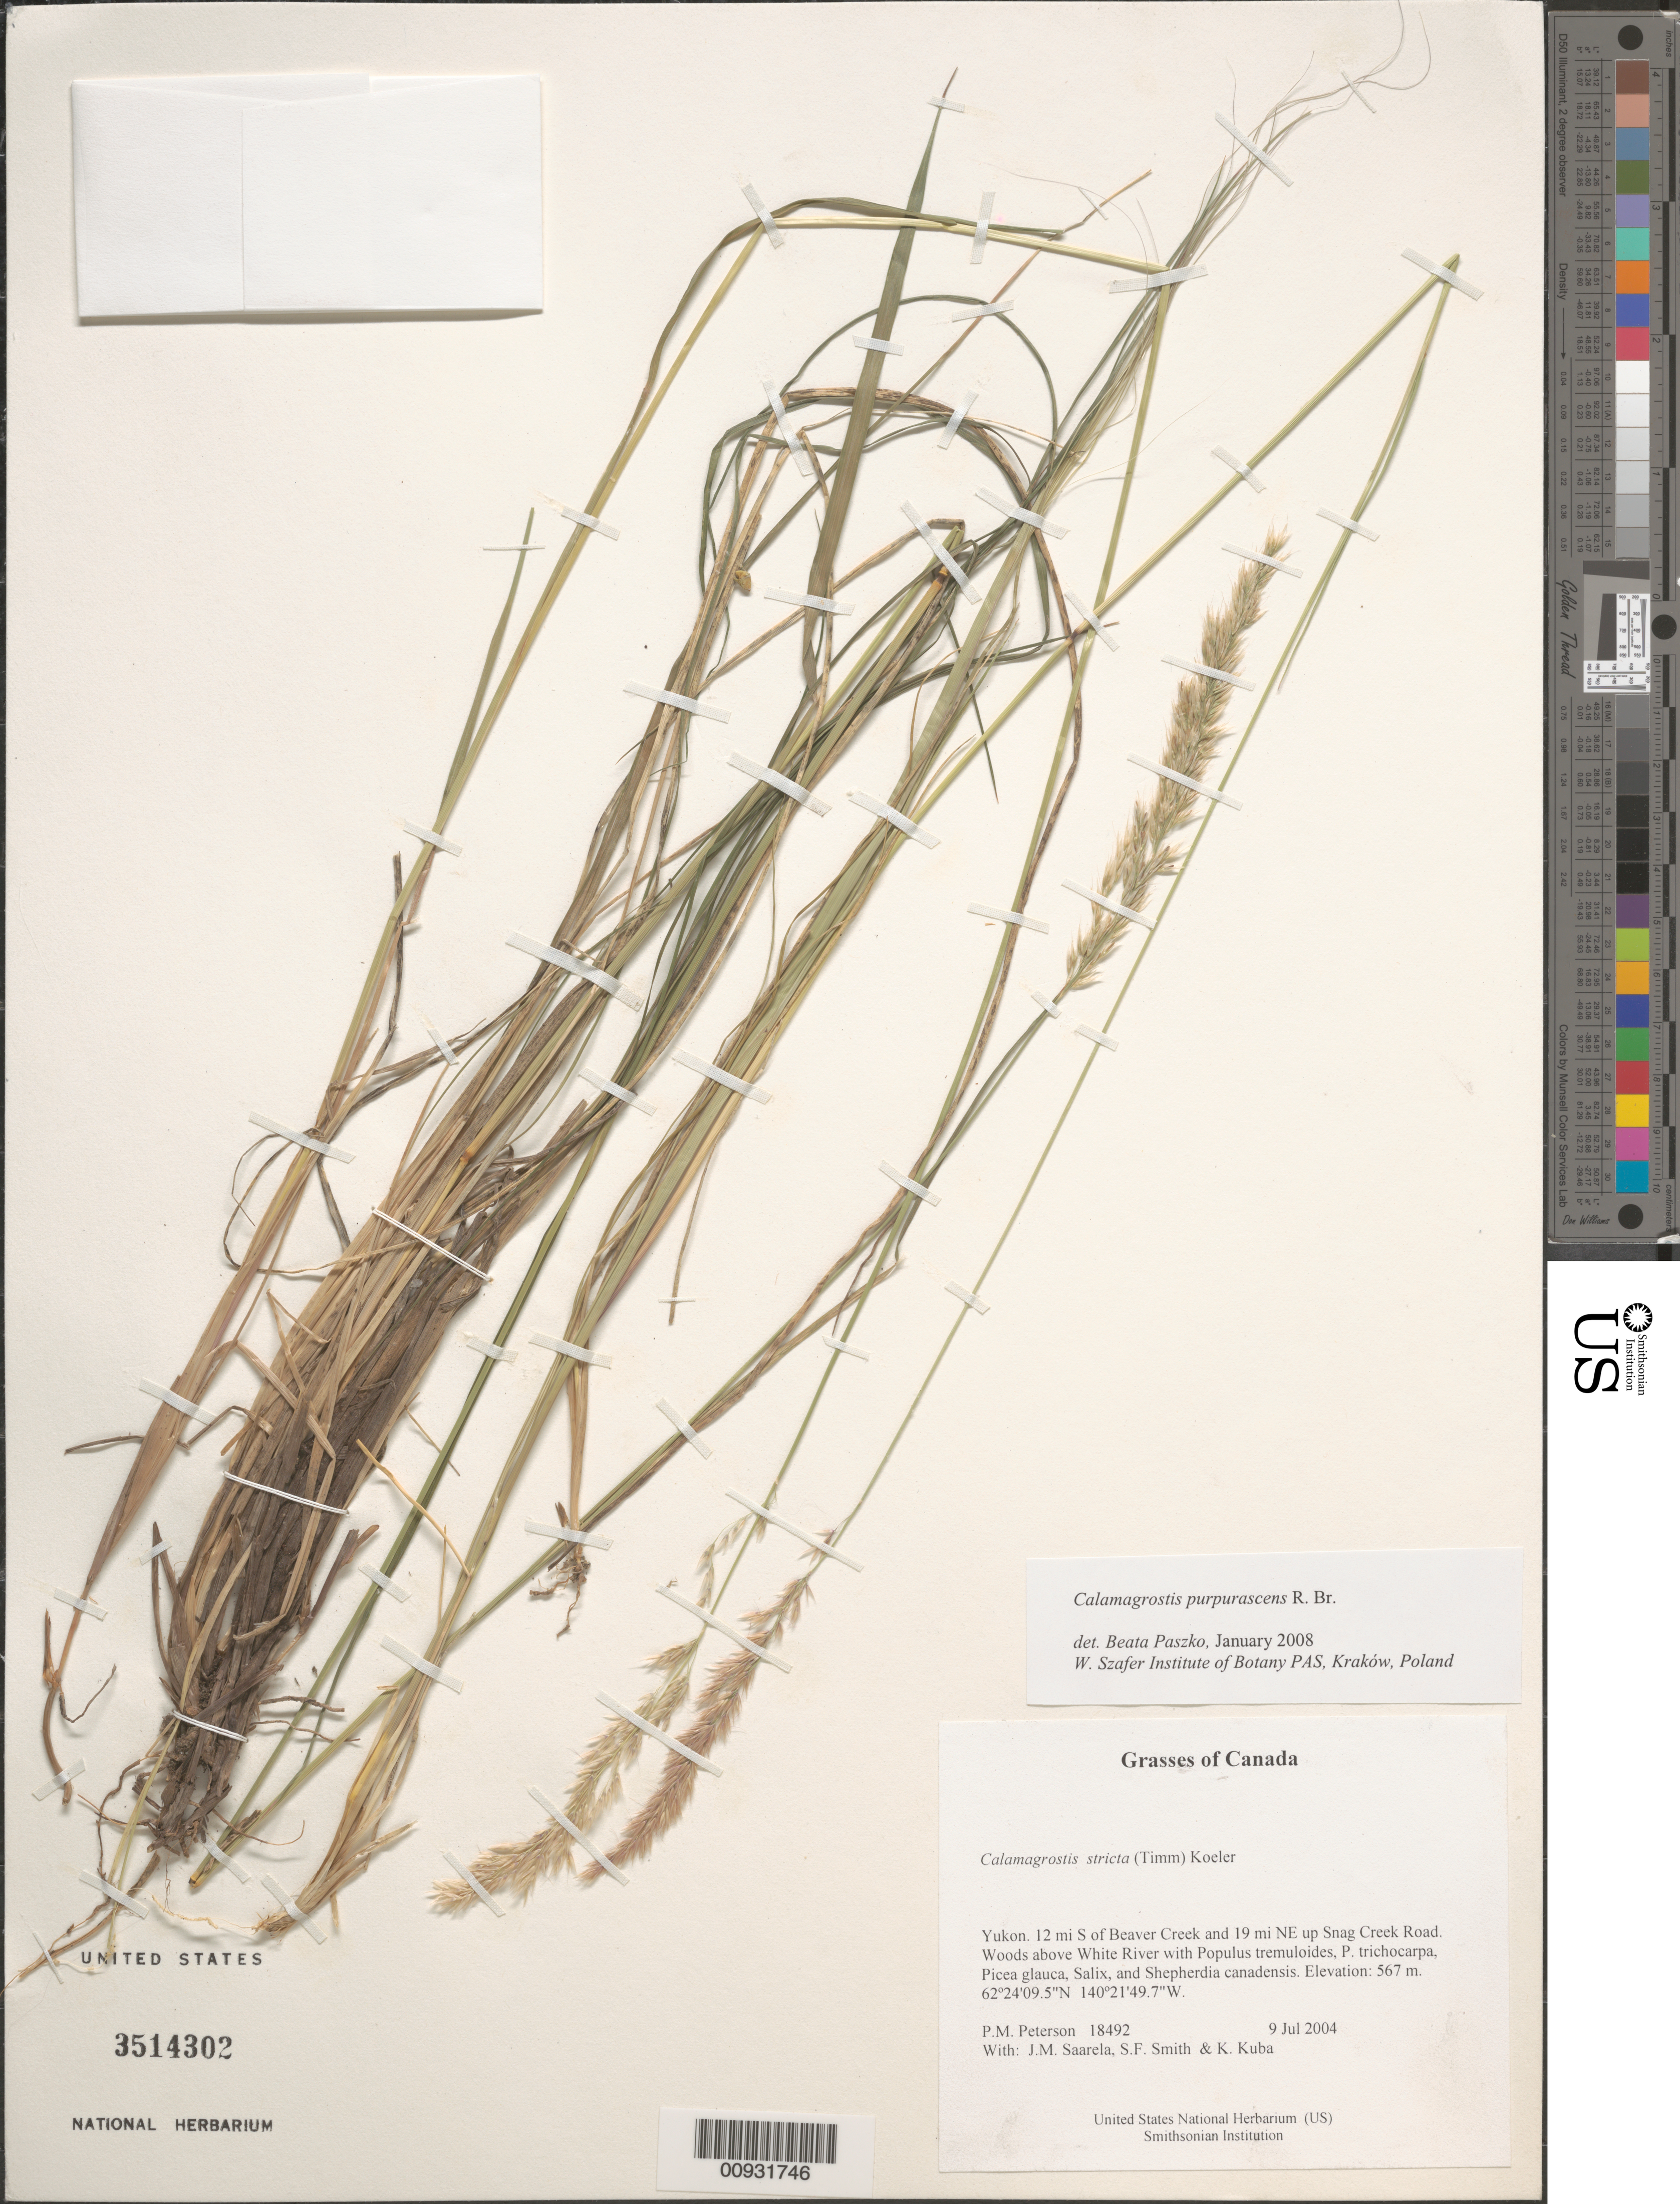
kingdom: Plantae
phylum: Tracheophyta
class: Liliopsida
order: Poales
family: Poaceae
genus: Calamagrostis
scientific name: Calamagrostis purpurascens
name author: R. Br.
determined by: Paszko, B.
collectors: P. M. Peterson, J. Saarela, S.F. Smith & K. Kuba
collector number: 18492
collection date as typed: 09 Jul 2004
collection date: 2004-07-09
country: Canada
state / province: Yukon Territory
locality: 12 mi S of Beaver Creek and 19 mi NE up Snag Creek Road. Woods above White River with Populus tremuloides, P. trichocarpa, Picea glauca, Salix, and Shepherdia canadensis.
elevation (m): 567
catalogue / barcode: US 3514302